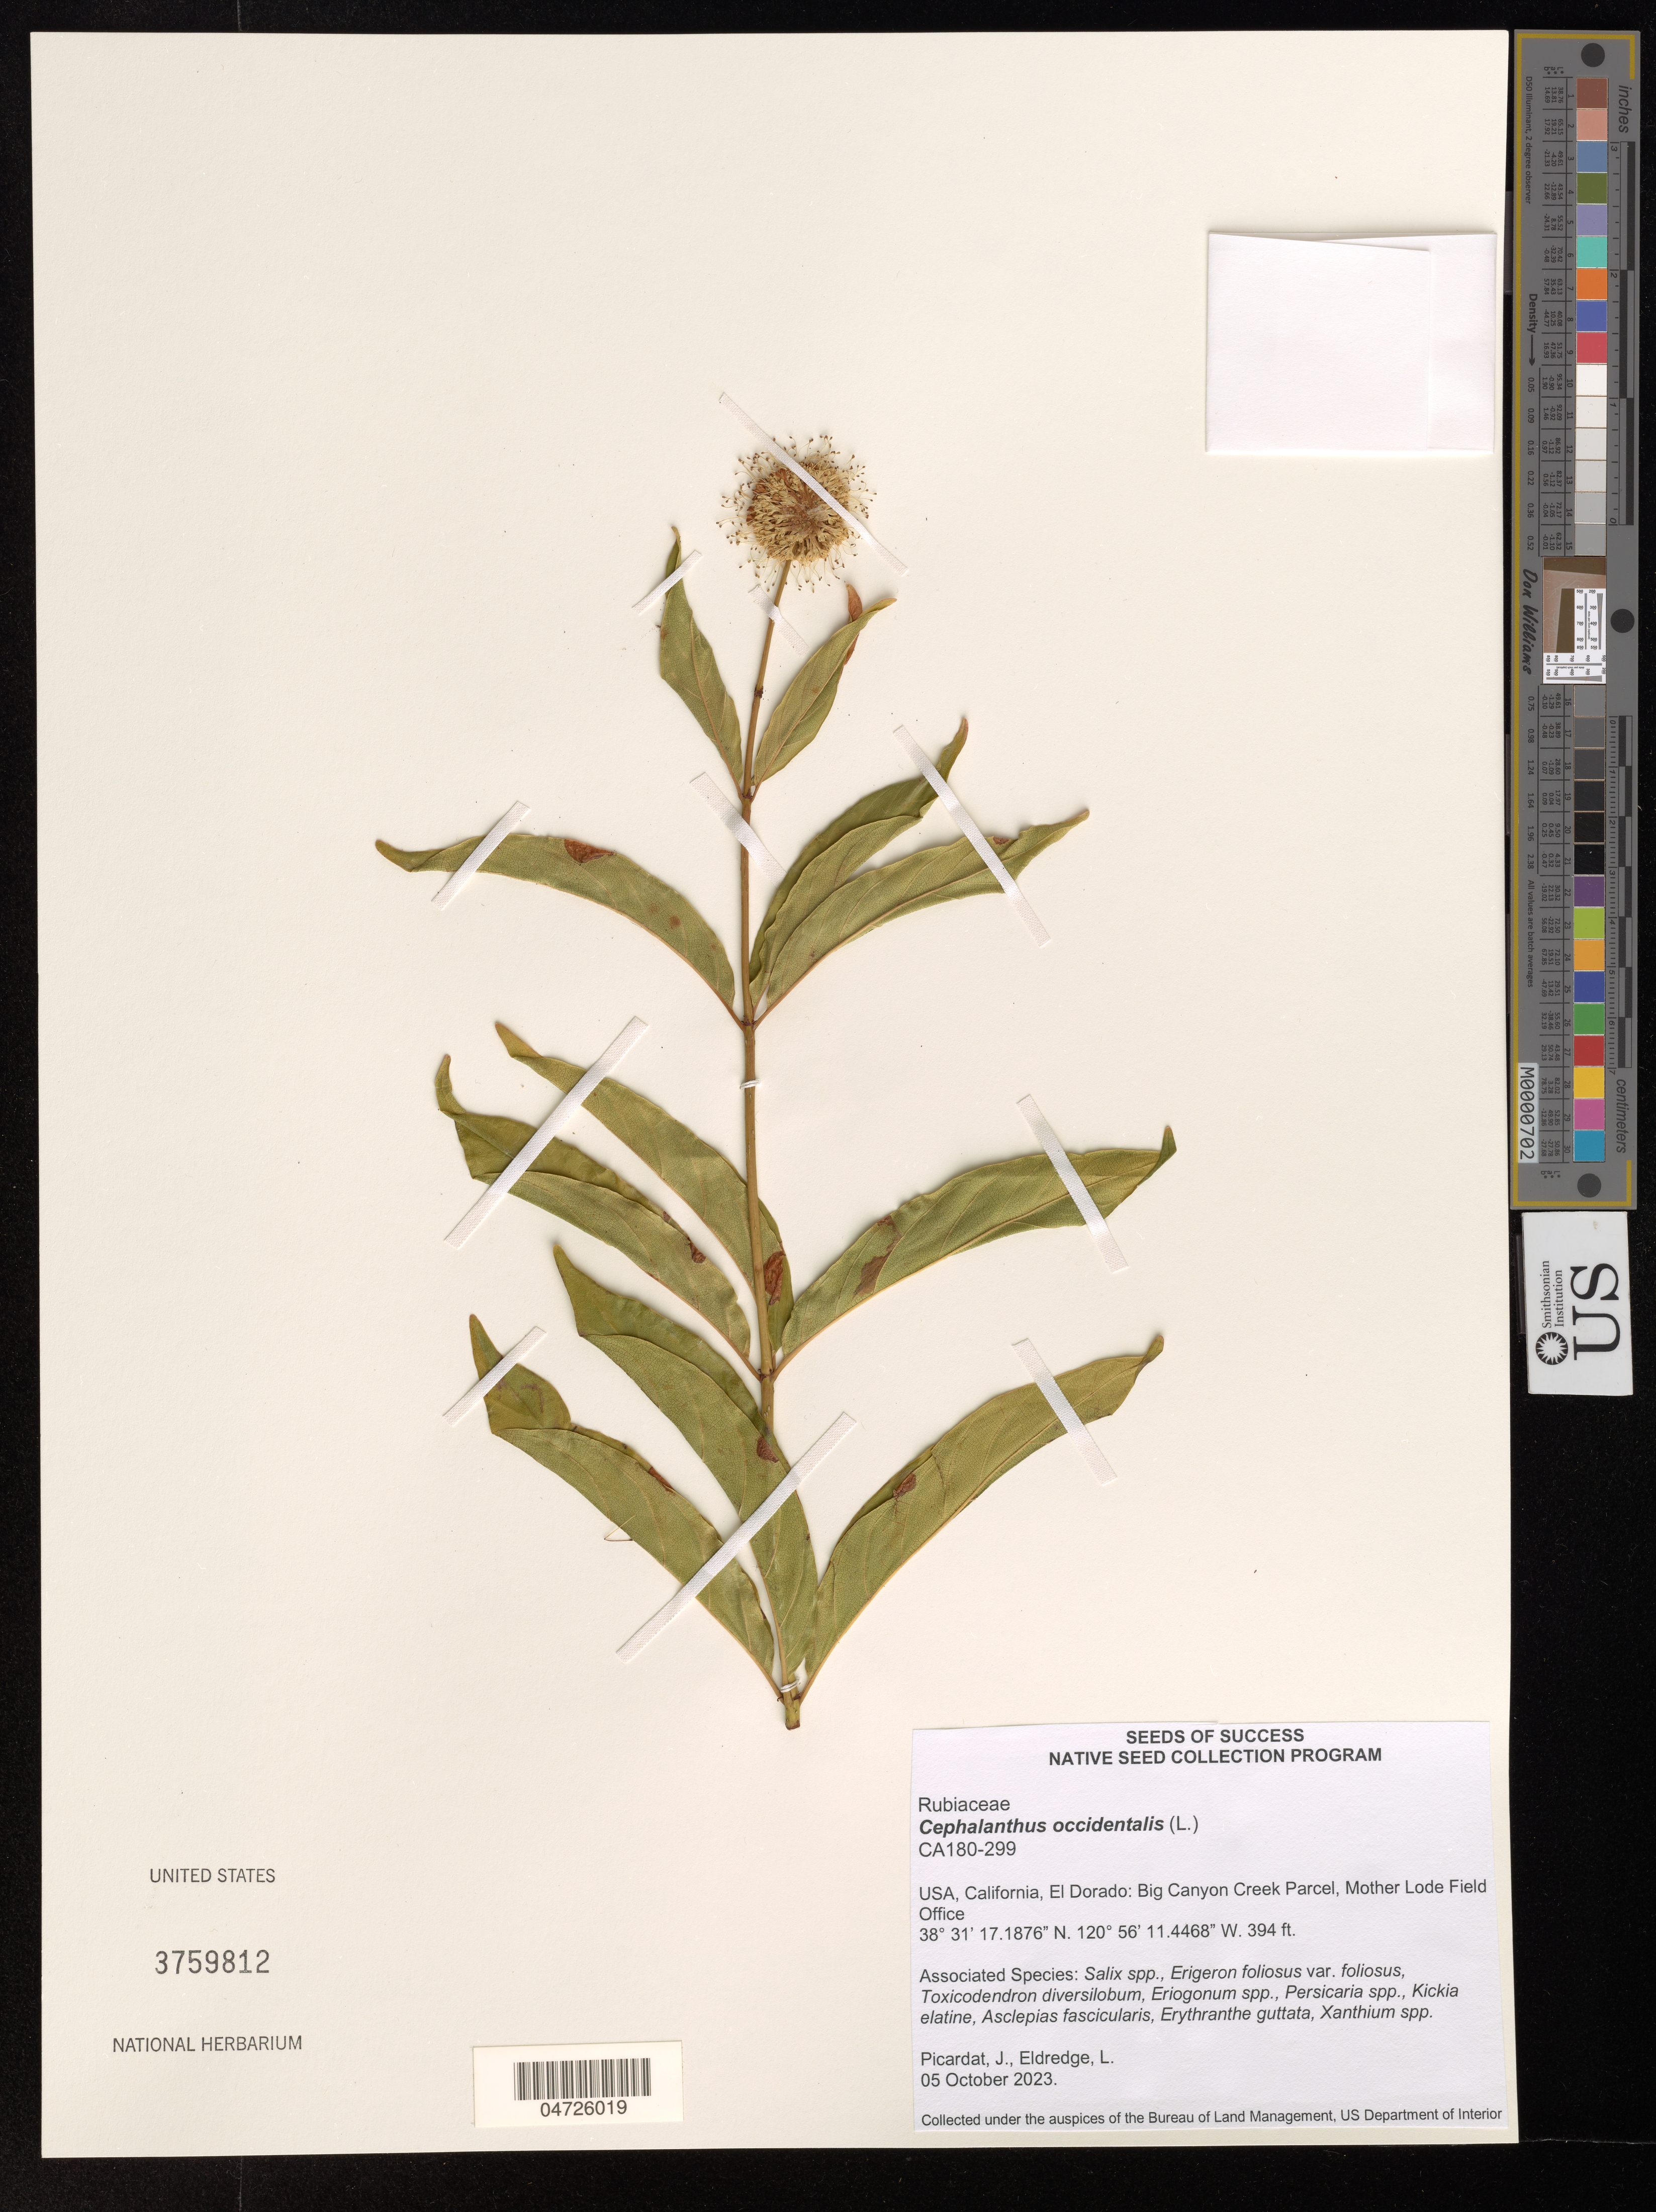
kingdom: Plantae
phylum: Tracheophyta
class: Magnoliopsida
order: Gentianales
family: Rubiaceae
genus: Cephalanthus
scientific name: Cephalanthus occidentalis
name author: L.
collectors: J. Picardat & L. Eldredge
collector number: CA180-299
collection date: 2023-10-05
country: United States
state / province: California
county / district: El Dorado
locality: El Dorado: Big Canyon Creek Parcel, Mother Lode Field Office.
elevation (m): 120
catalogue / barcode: US 3759812